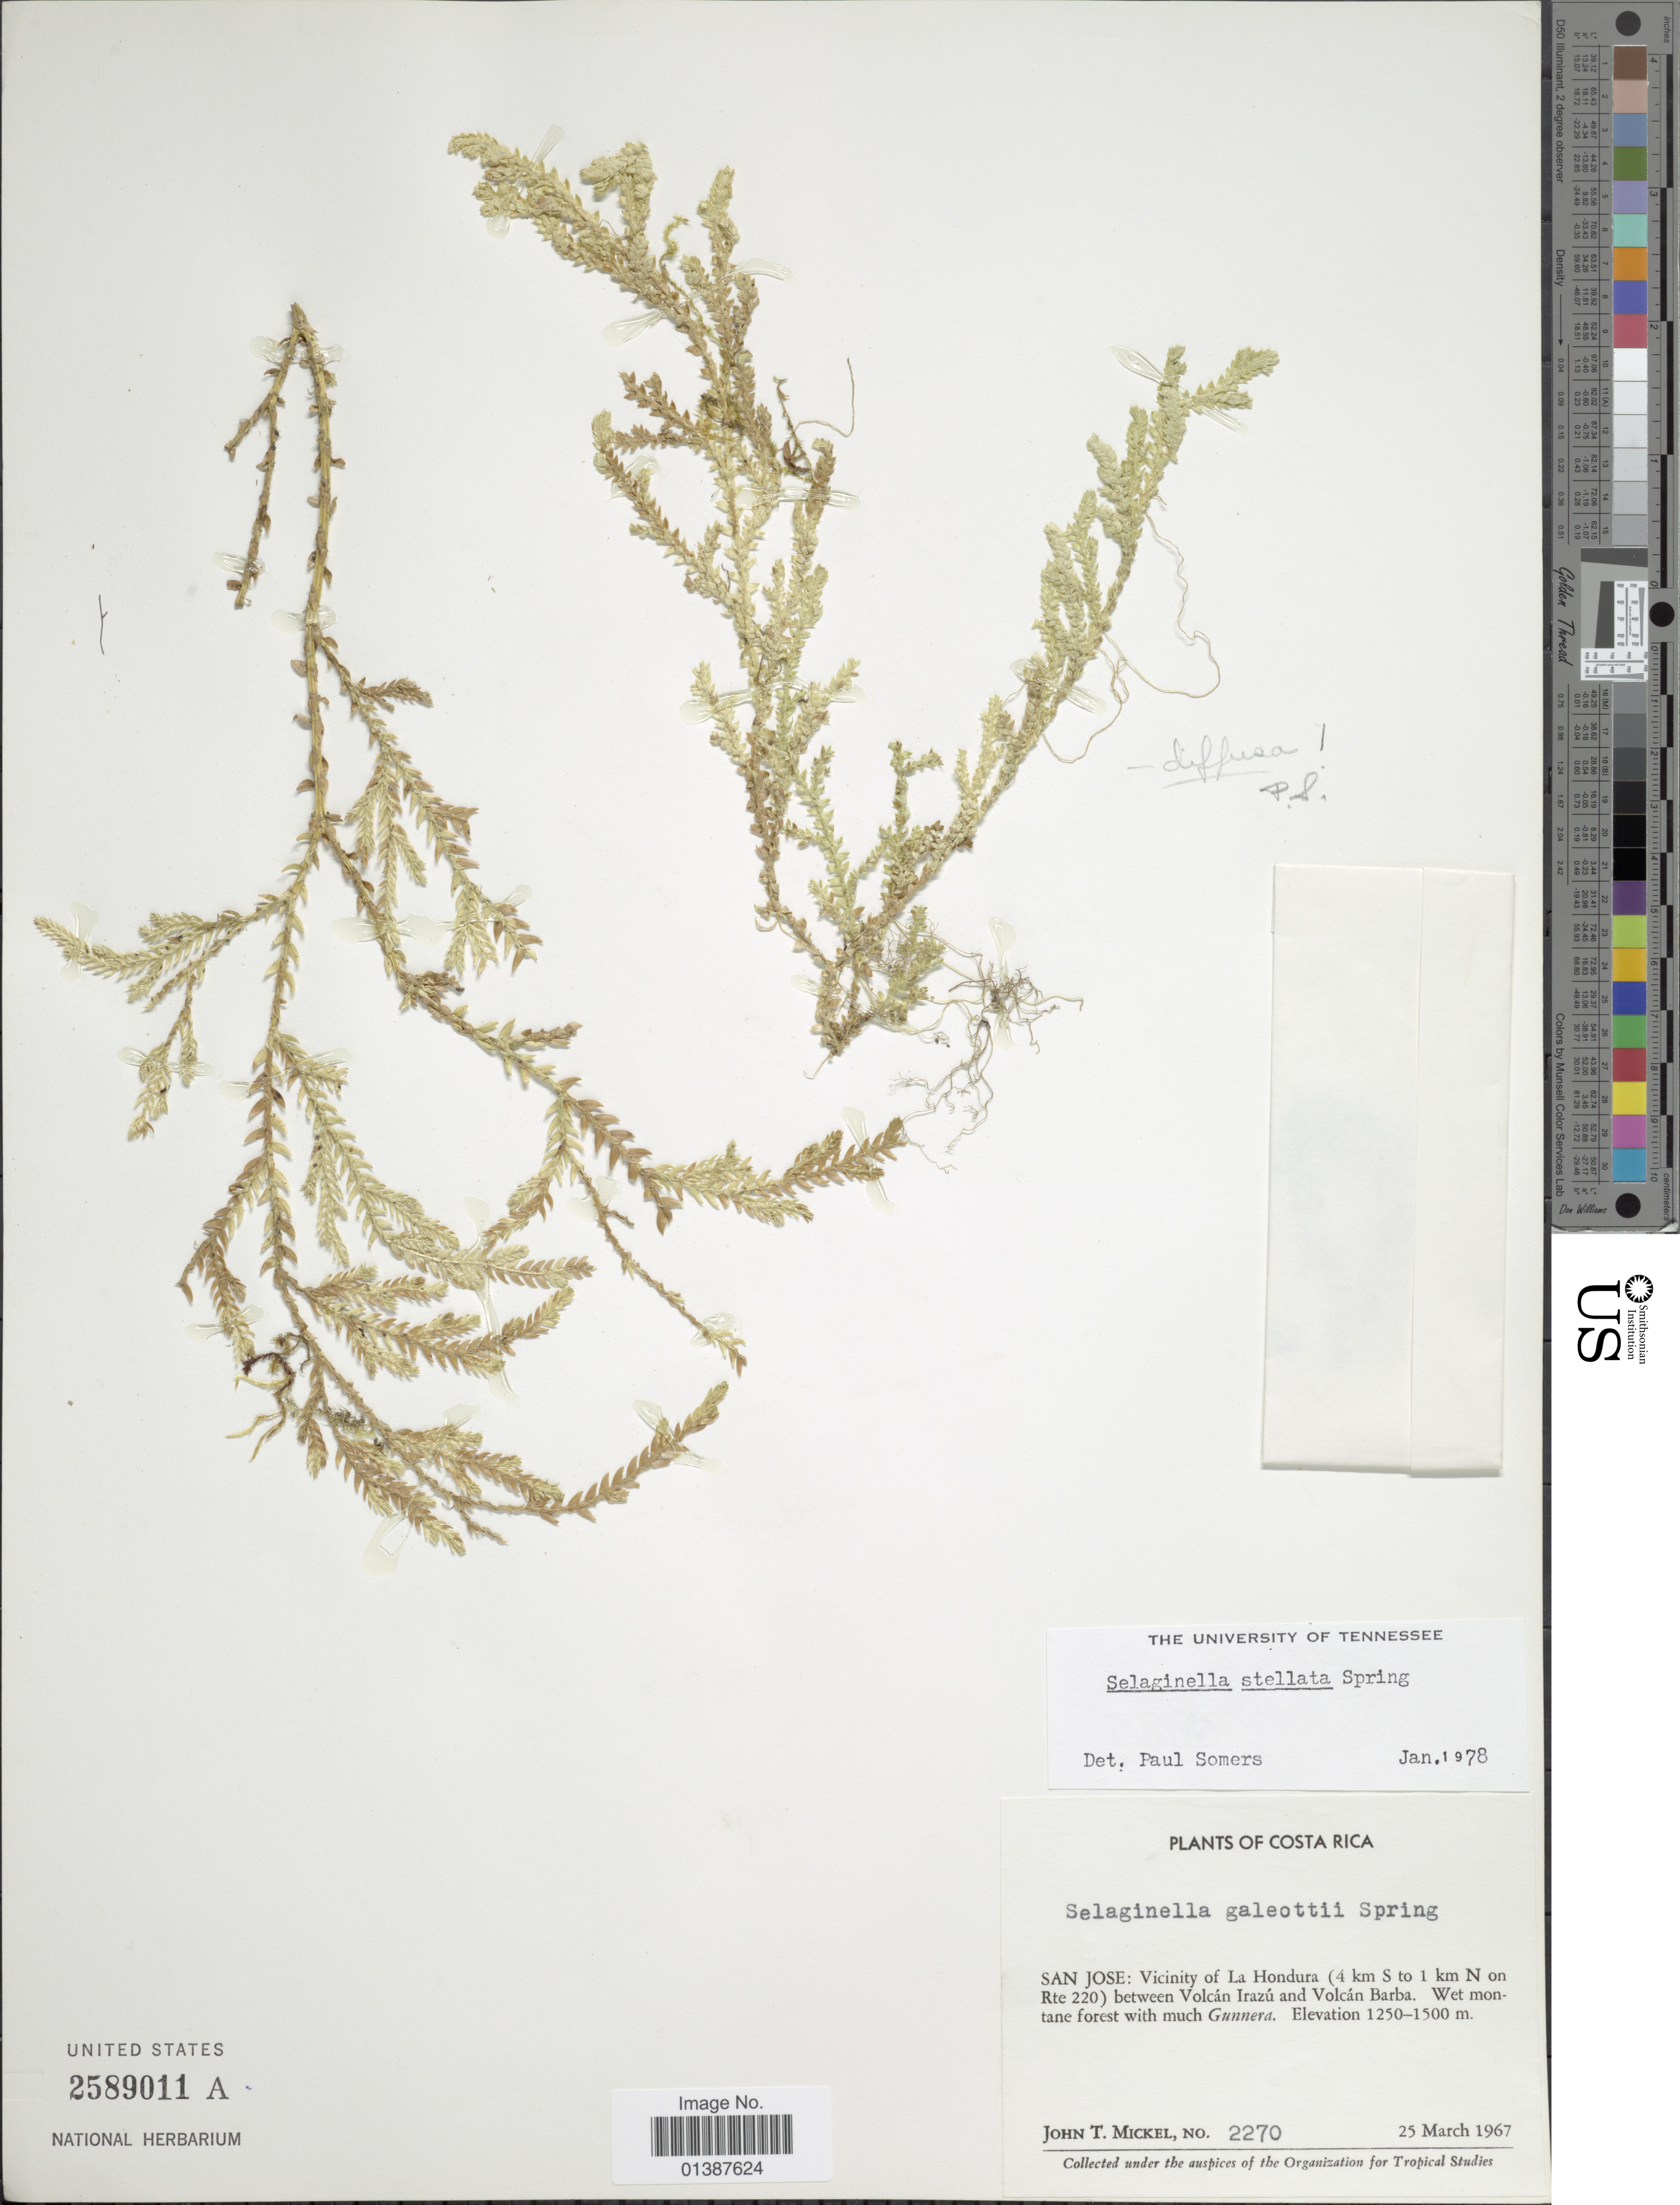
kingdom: Plantae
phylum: Tracheophyta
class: Lycopodiopsida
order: Selaginellales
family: Selaginellaceae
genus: Selaginella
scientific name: Selaginella galeottii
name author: Spring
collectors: J. T. Mickel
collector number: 2270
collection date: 1967-03-25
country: Costa Rica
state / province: San José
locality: Vicinity of La Hondura (4 km S to 1 km N on Rte 220) between Volcán Irazú and Volcán Barba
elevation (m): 1250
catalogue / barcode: US 2589011A